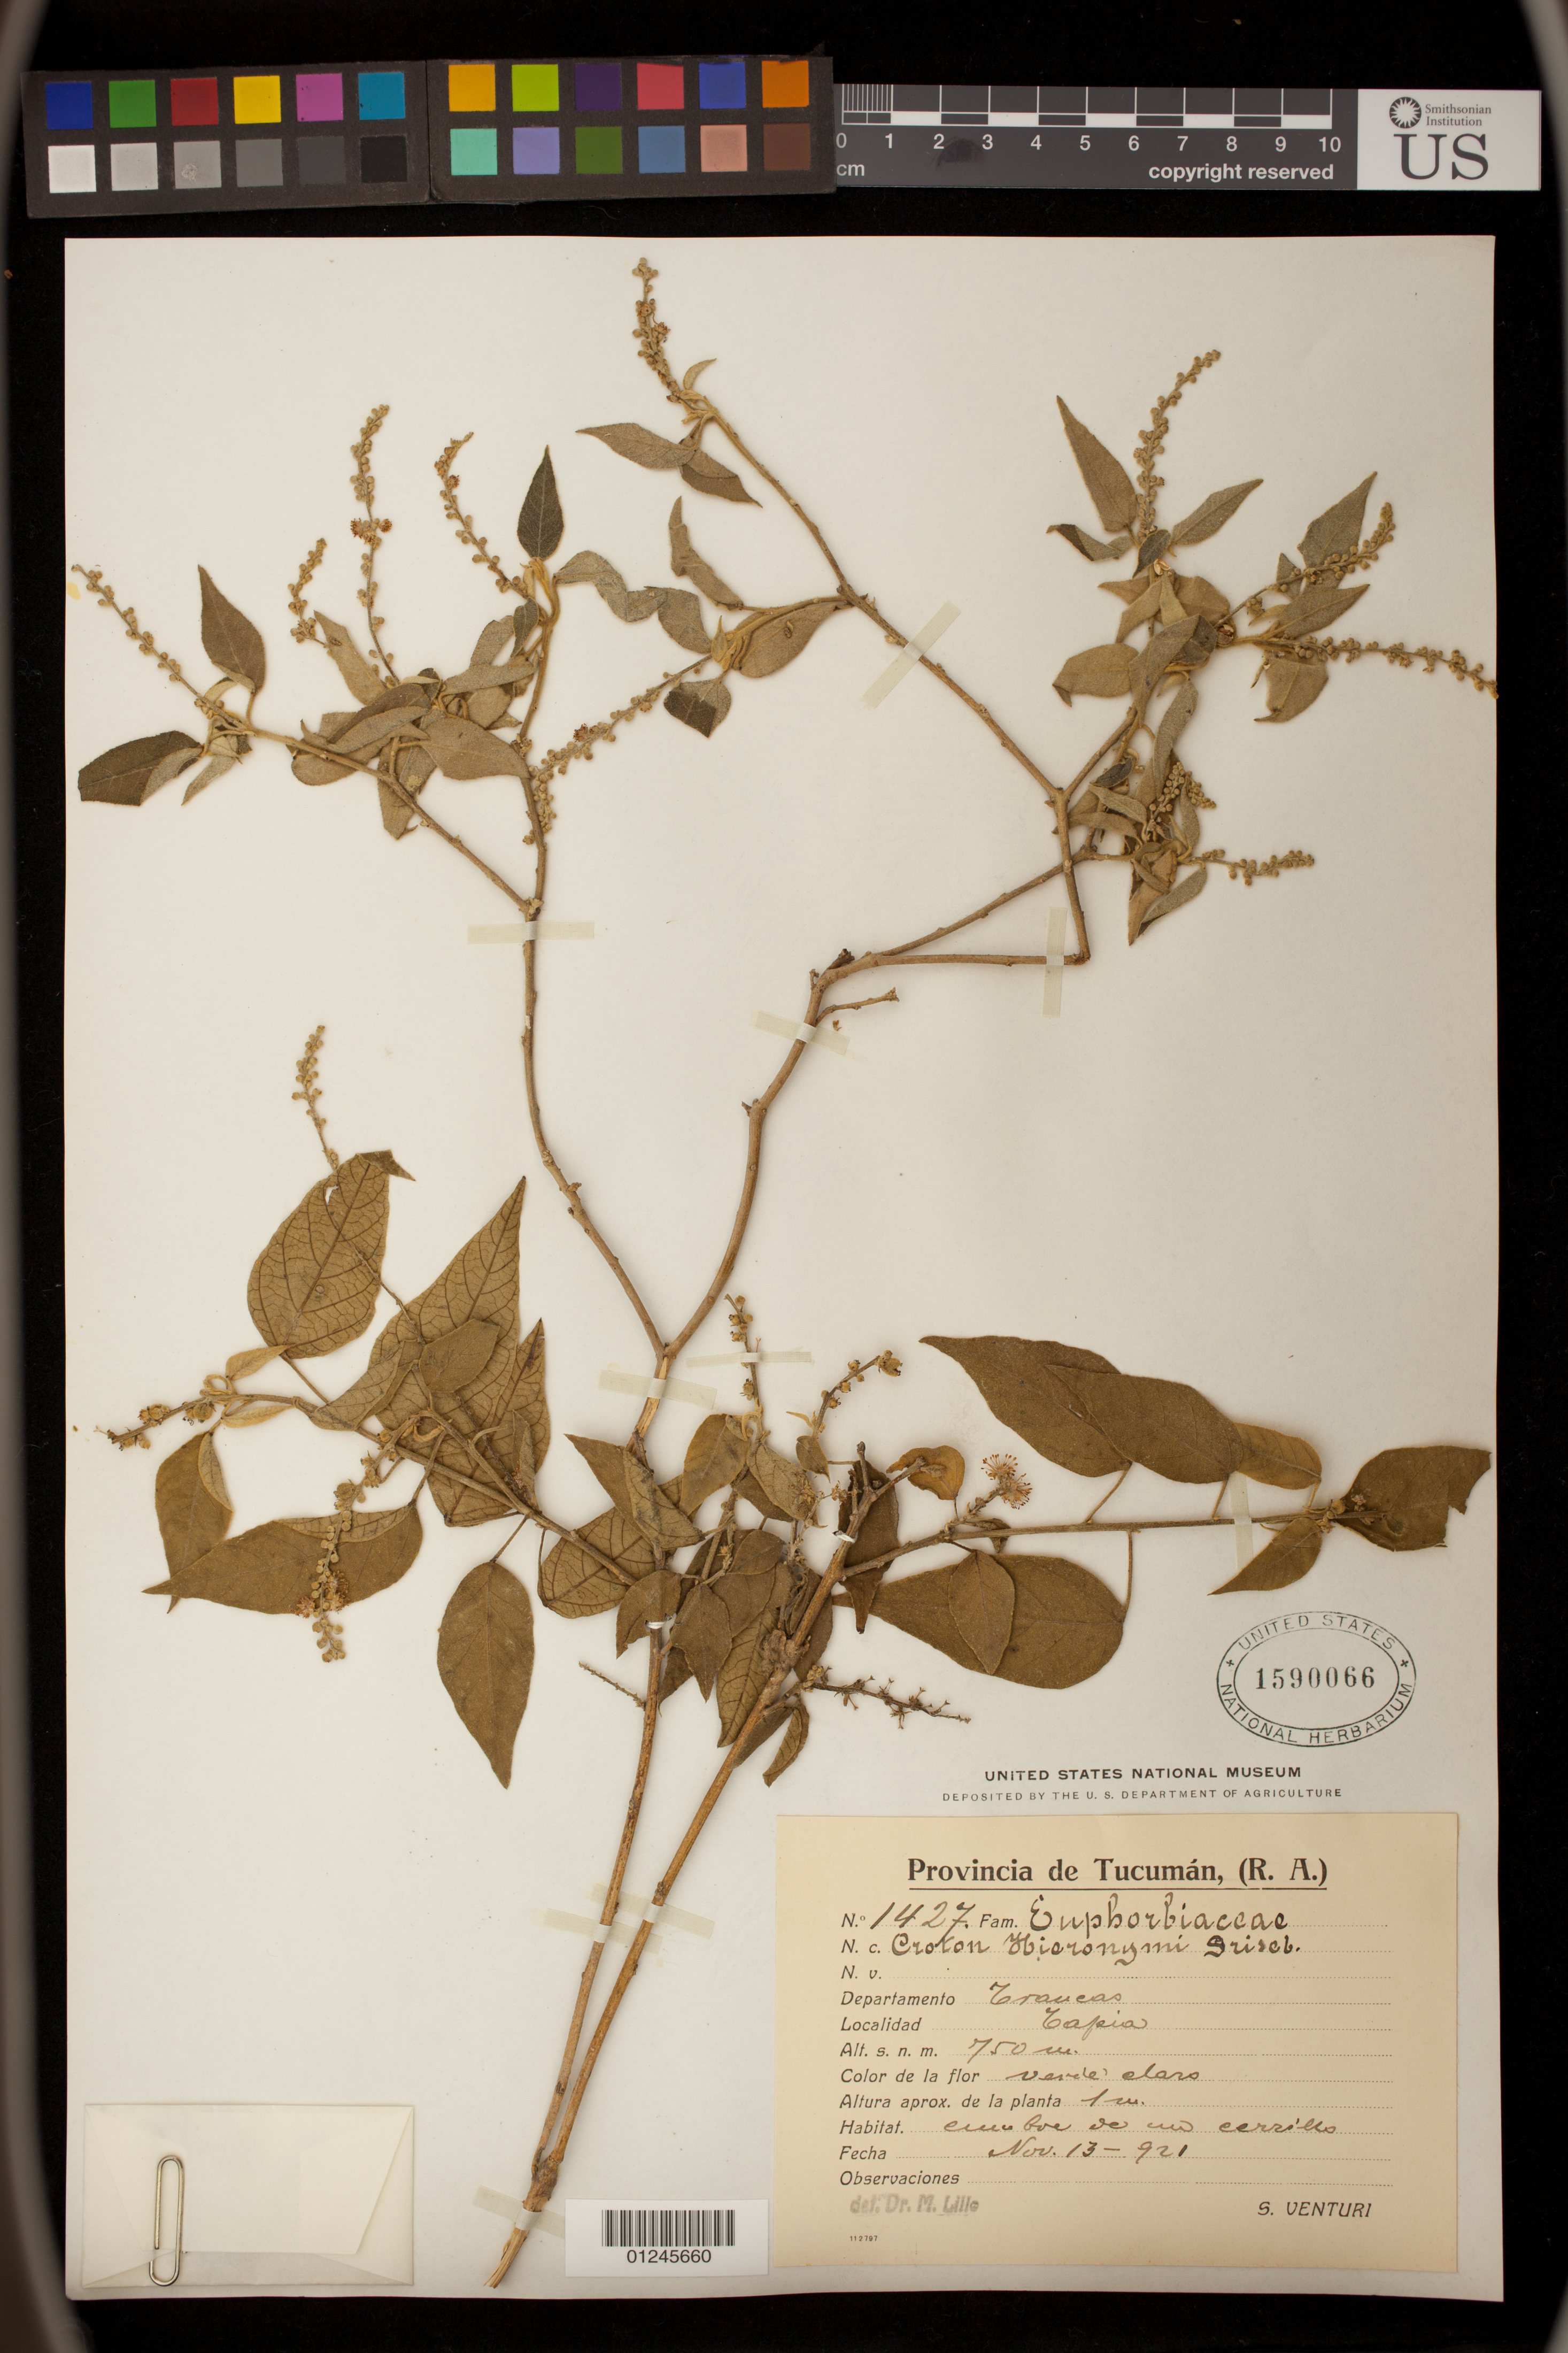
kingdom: Plantae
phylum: Tracheophyta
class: Magnoliopsida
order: Malpighiales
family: Euphorbiaceae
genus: Croton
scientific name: Croton hieronymi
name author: Griseb.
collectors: S. Venturi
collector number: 1427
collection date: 1921-11-13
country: Argentina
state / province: Tucumán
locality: Traucas, Tapia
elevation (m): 750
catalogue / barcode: US 1590066